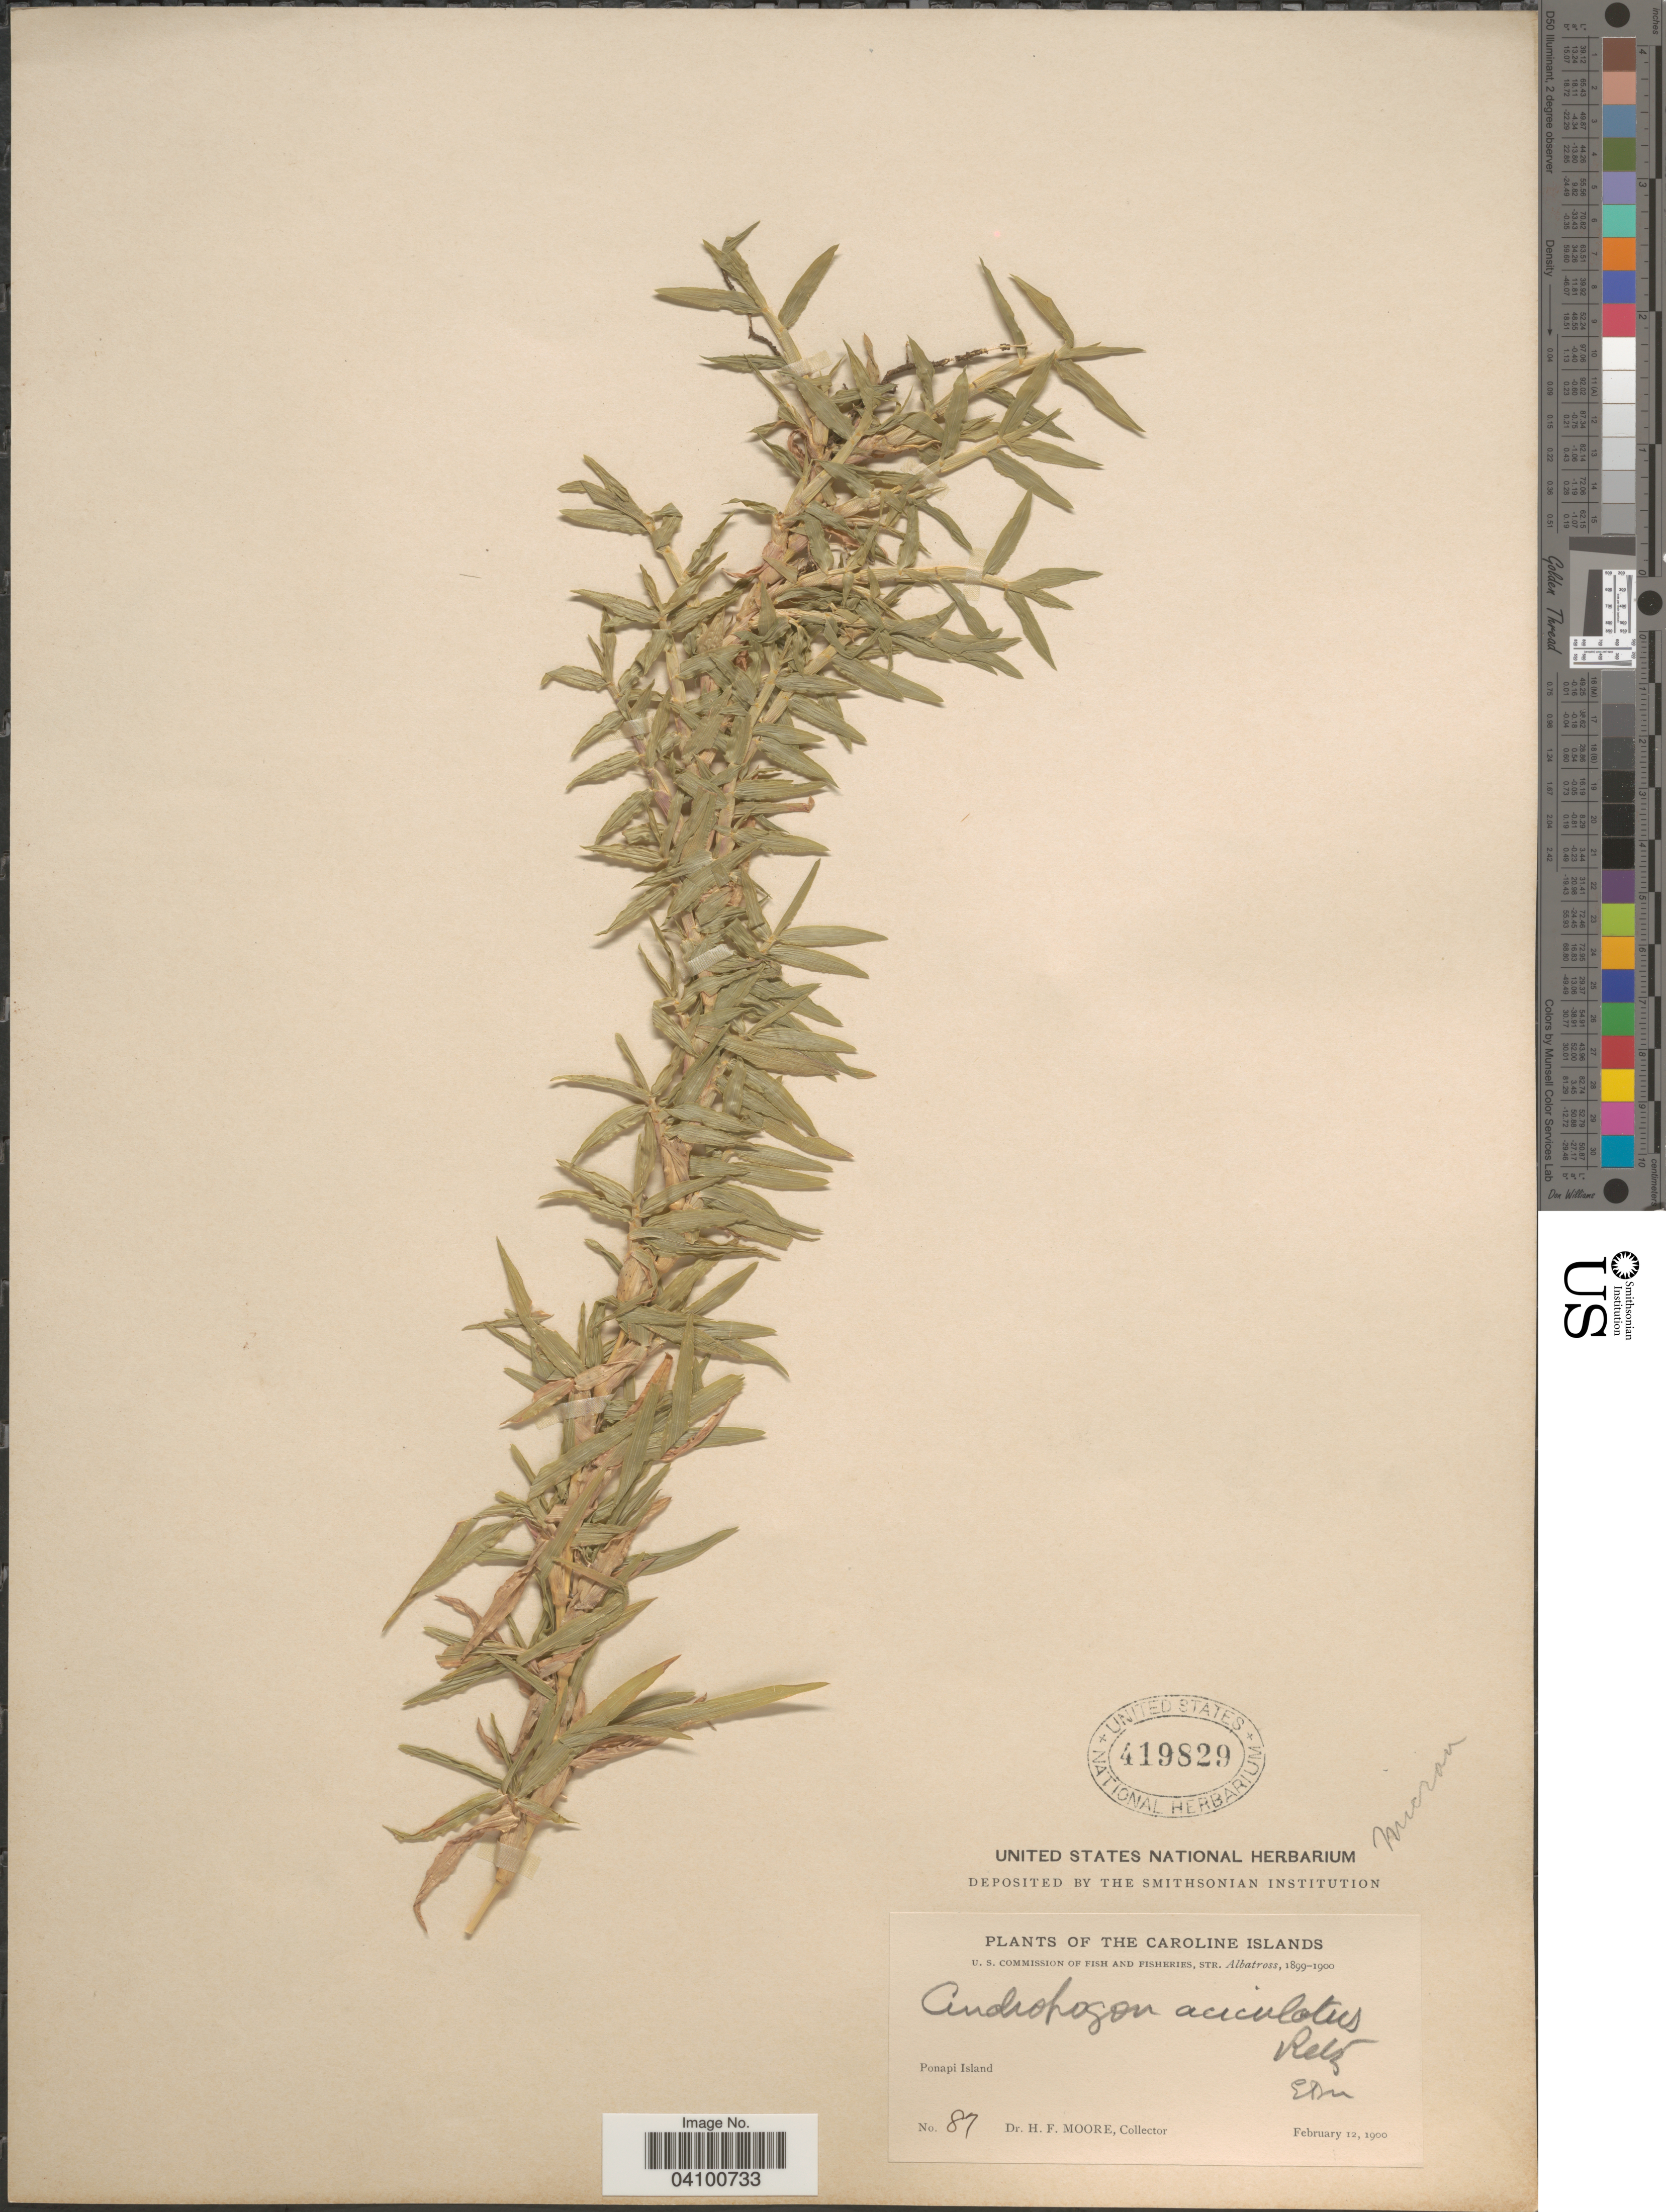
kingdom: Plantae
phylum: Tracheophyta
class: Liliopsida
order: Poales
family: Poaceae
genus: Chrysopogon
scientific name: Chrysopogon aciculatus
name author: (Retz.) Trin.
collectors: H. F. Moore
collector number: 87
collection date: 1900-02-12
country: Micronesia, Federated States of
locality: Caroline Islands. Ponapi Islands.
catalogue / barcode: US 419829